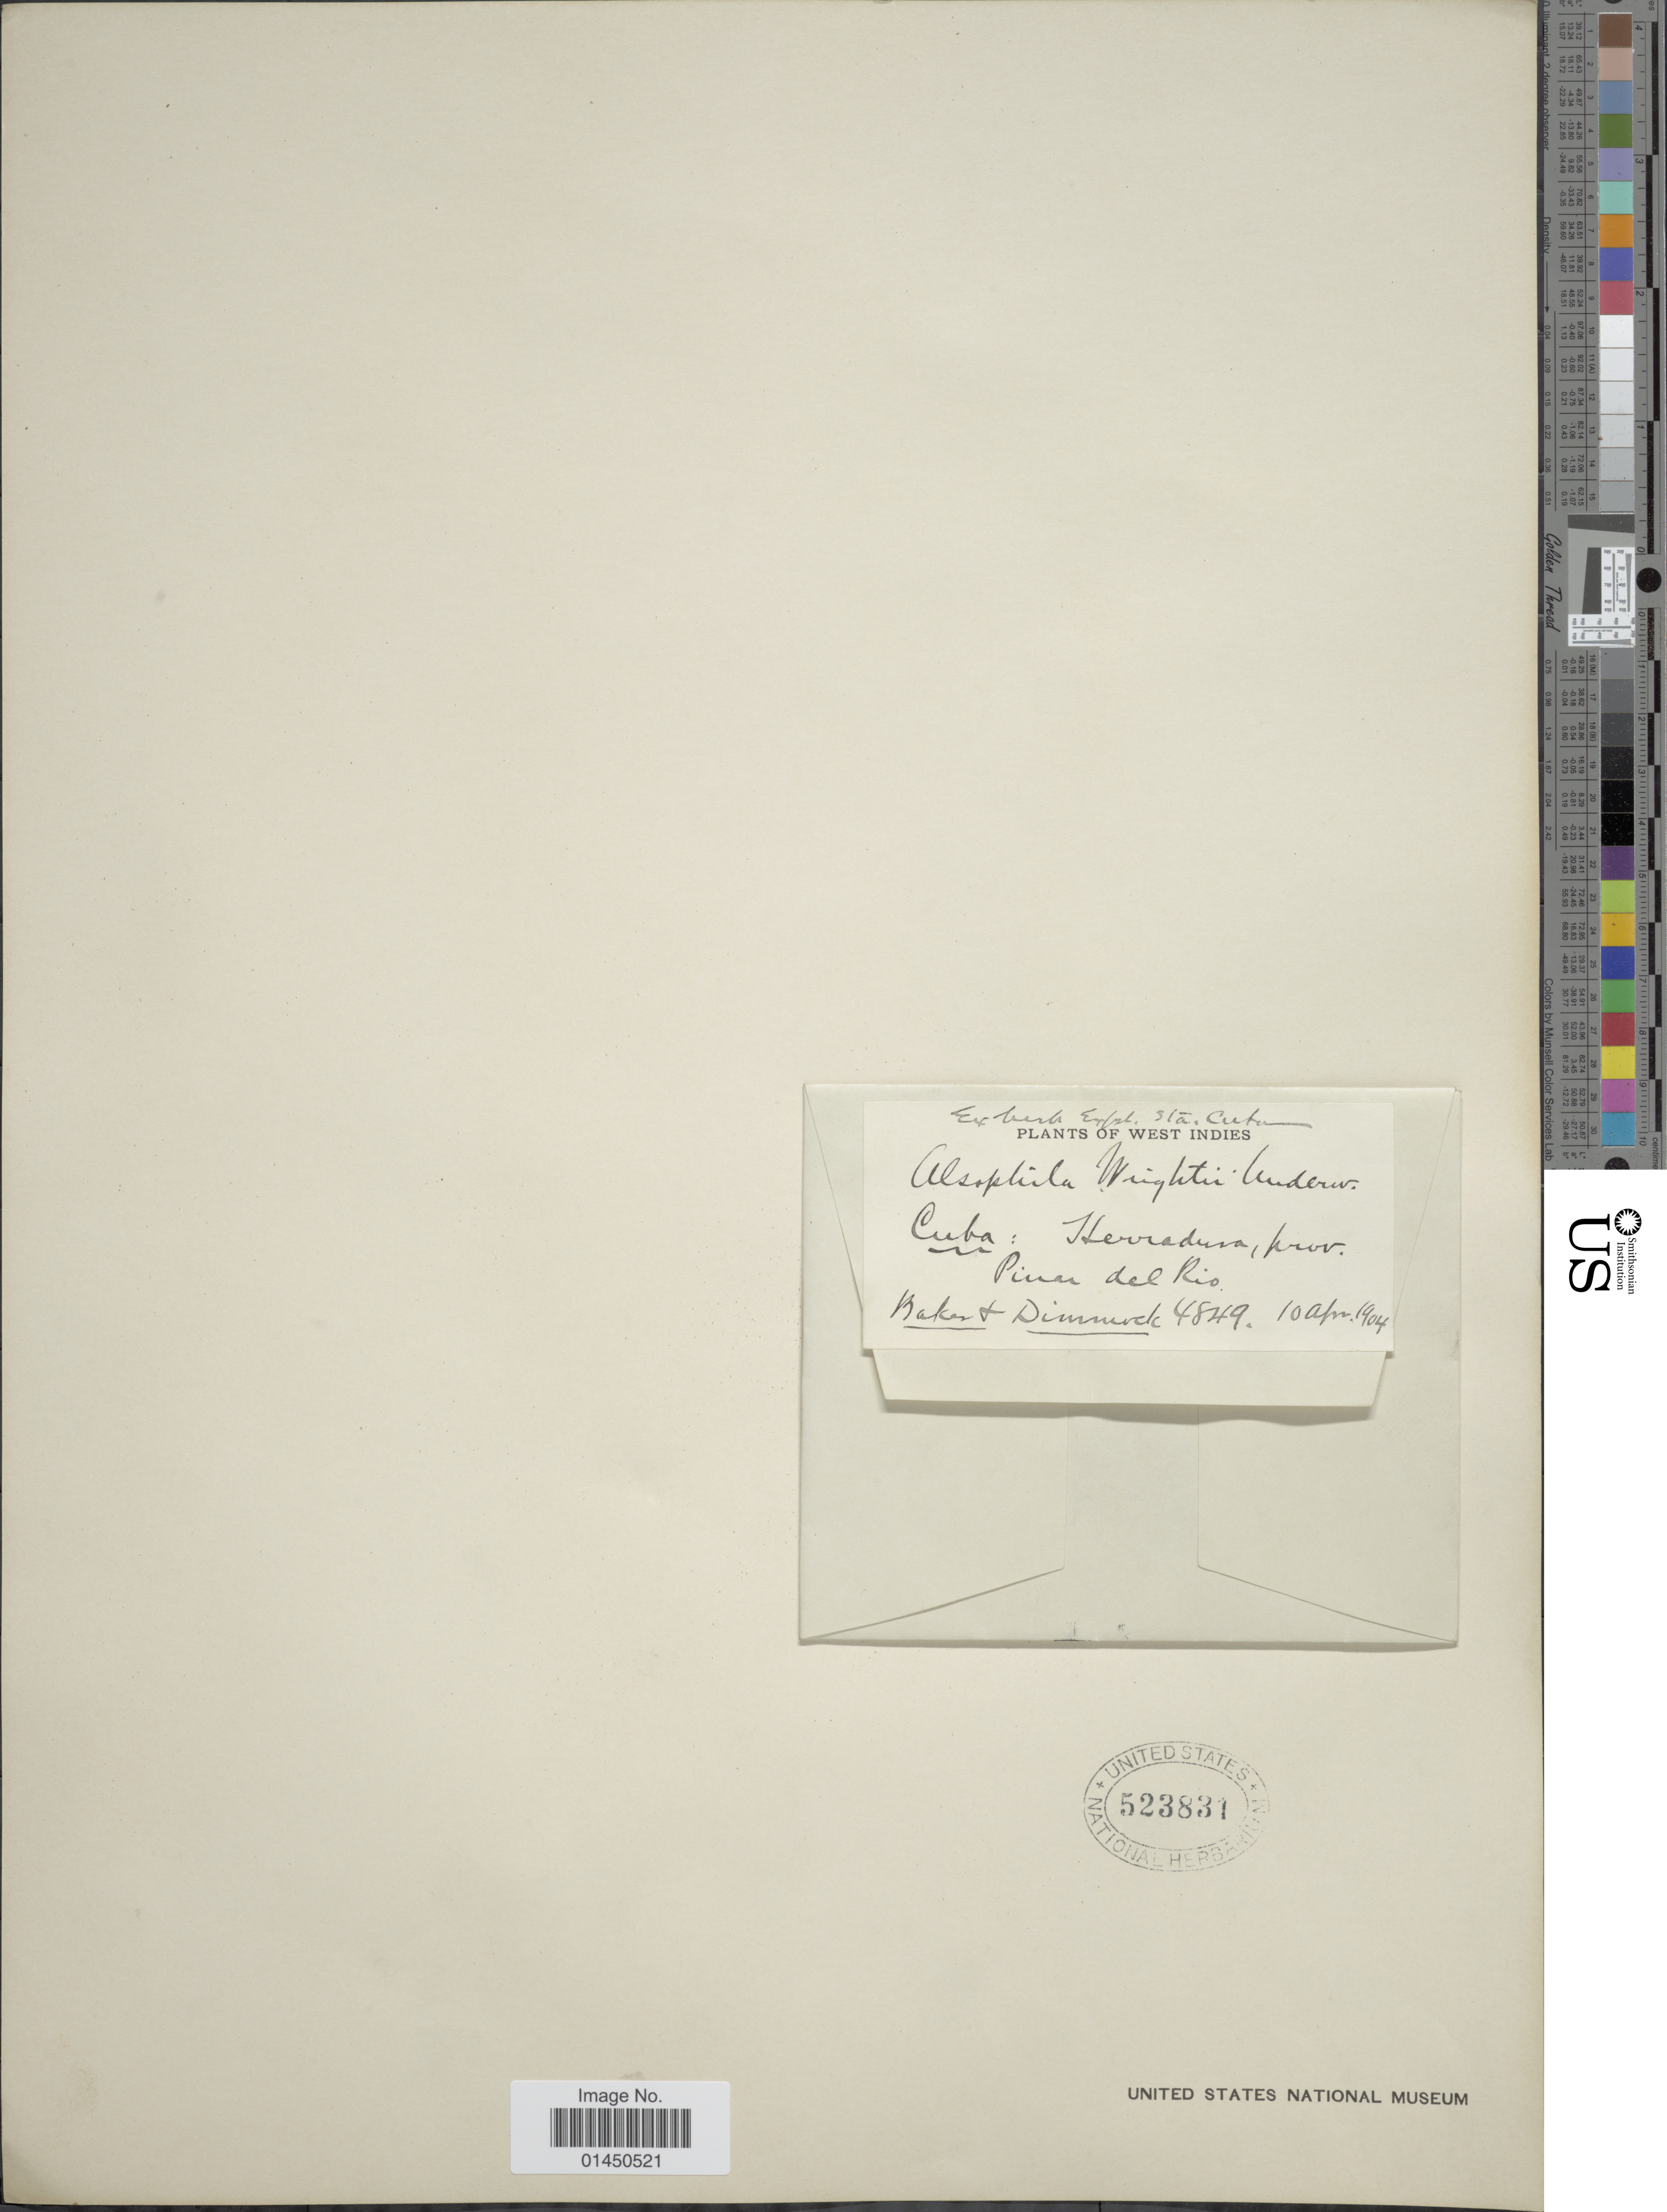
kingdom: Plantae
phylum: Tracheophyta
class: Polypodiopsida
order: Cyatheales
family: Cyatheaceae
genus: Cyathea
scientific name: Cyathea myosuriodes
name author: (Liebm.) Domin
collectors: C. F. Baker & -. Dimmock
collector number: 4549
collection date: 1904-04-10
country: Cuba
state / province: Pinar del Río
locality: Herradura.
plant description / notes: No precise locality correction needed.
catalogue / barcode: US 523831